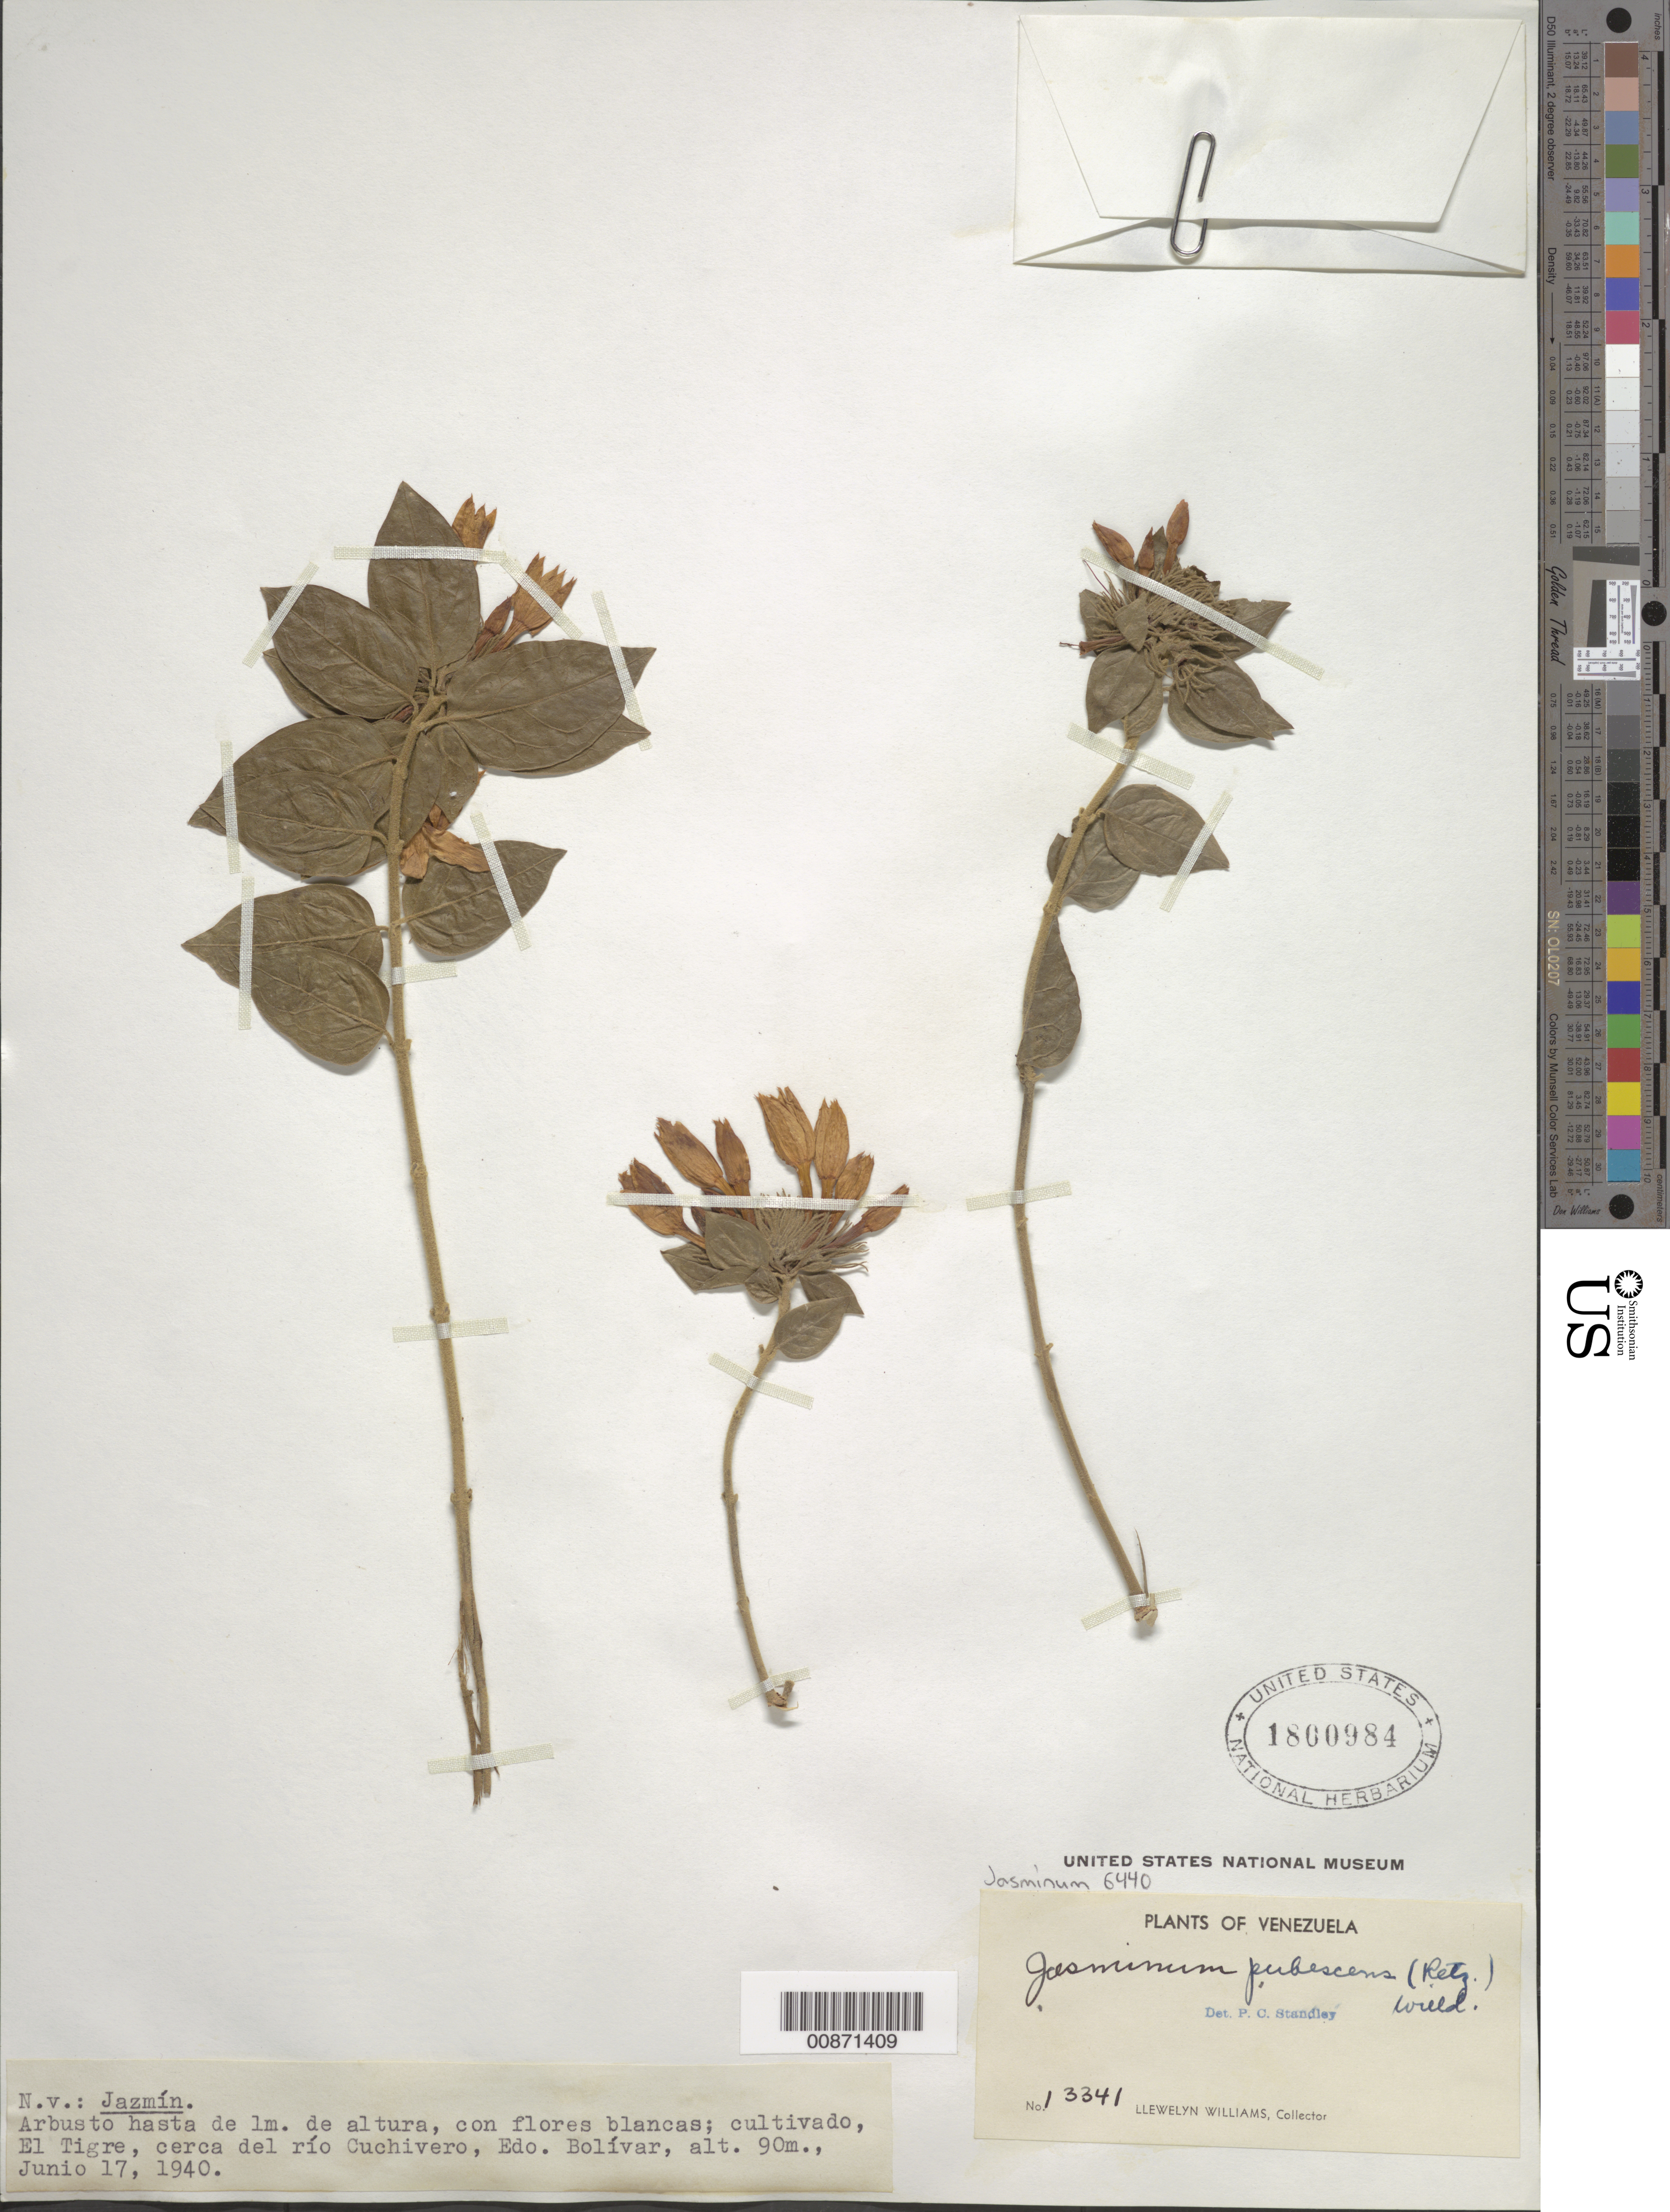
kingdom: Plantae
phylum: Tracheophyta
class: Magnoliopsida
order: Lamiales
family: Oleaceae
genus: Jasminum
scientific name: Jasminum pubescens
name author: (Retz.) Willd.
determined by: Standley, Paul C.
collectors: Ll. Williams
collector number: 13341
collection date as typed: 17-Jun-40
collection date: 1940-06-17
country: Venezuela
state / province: Bolívar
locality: El Tigre, cerca de El Río Cuchivero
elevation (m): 90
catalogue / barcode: US 1800984